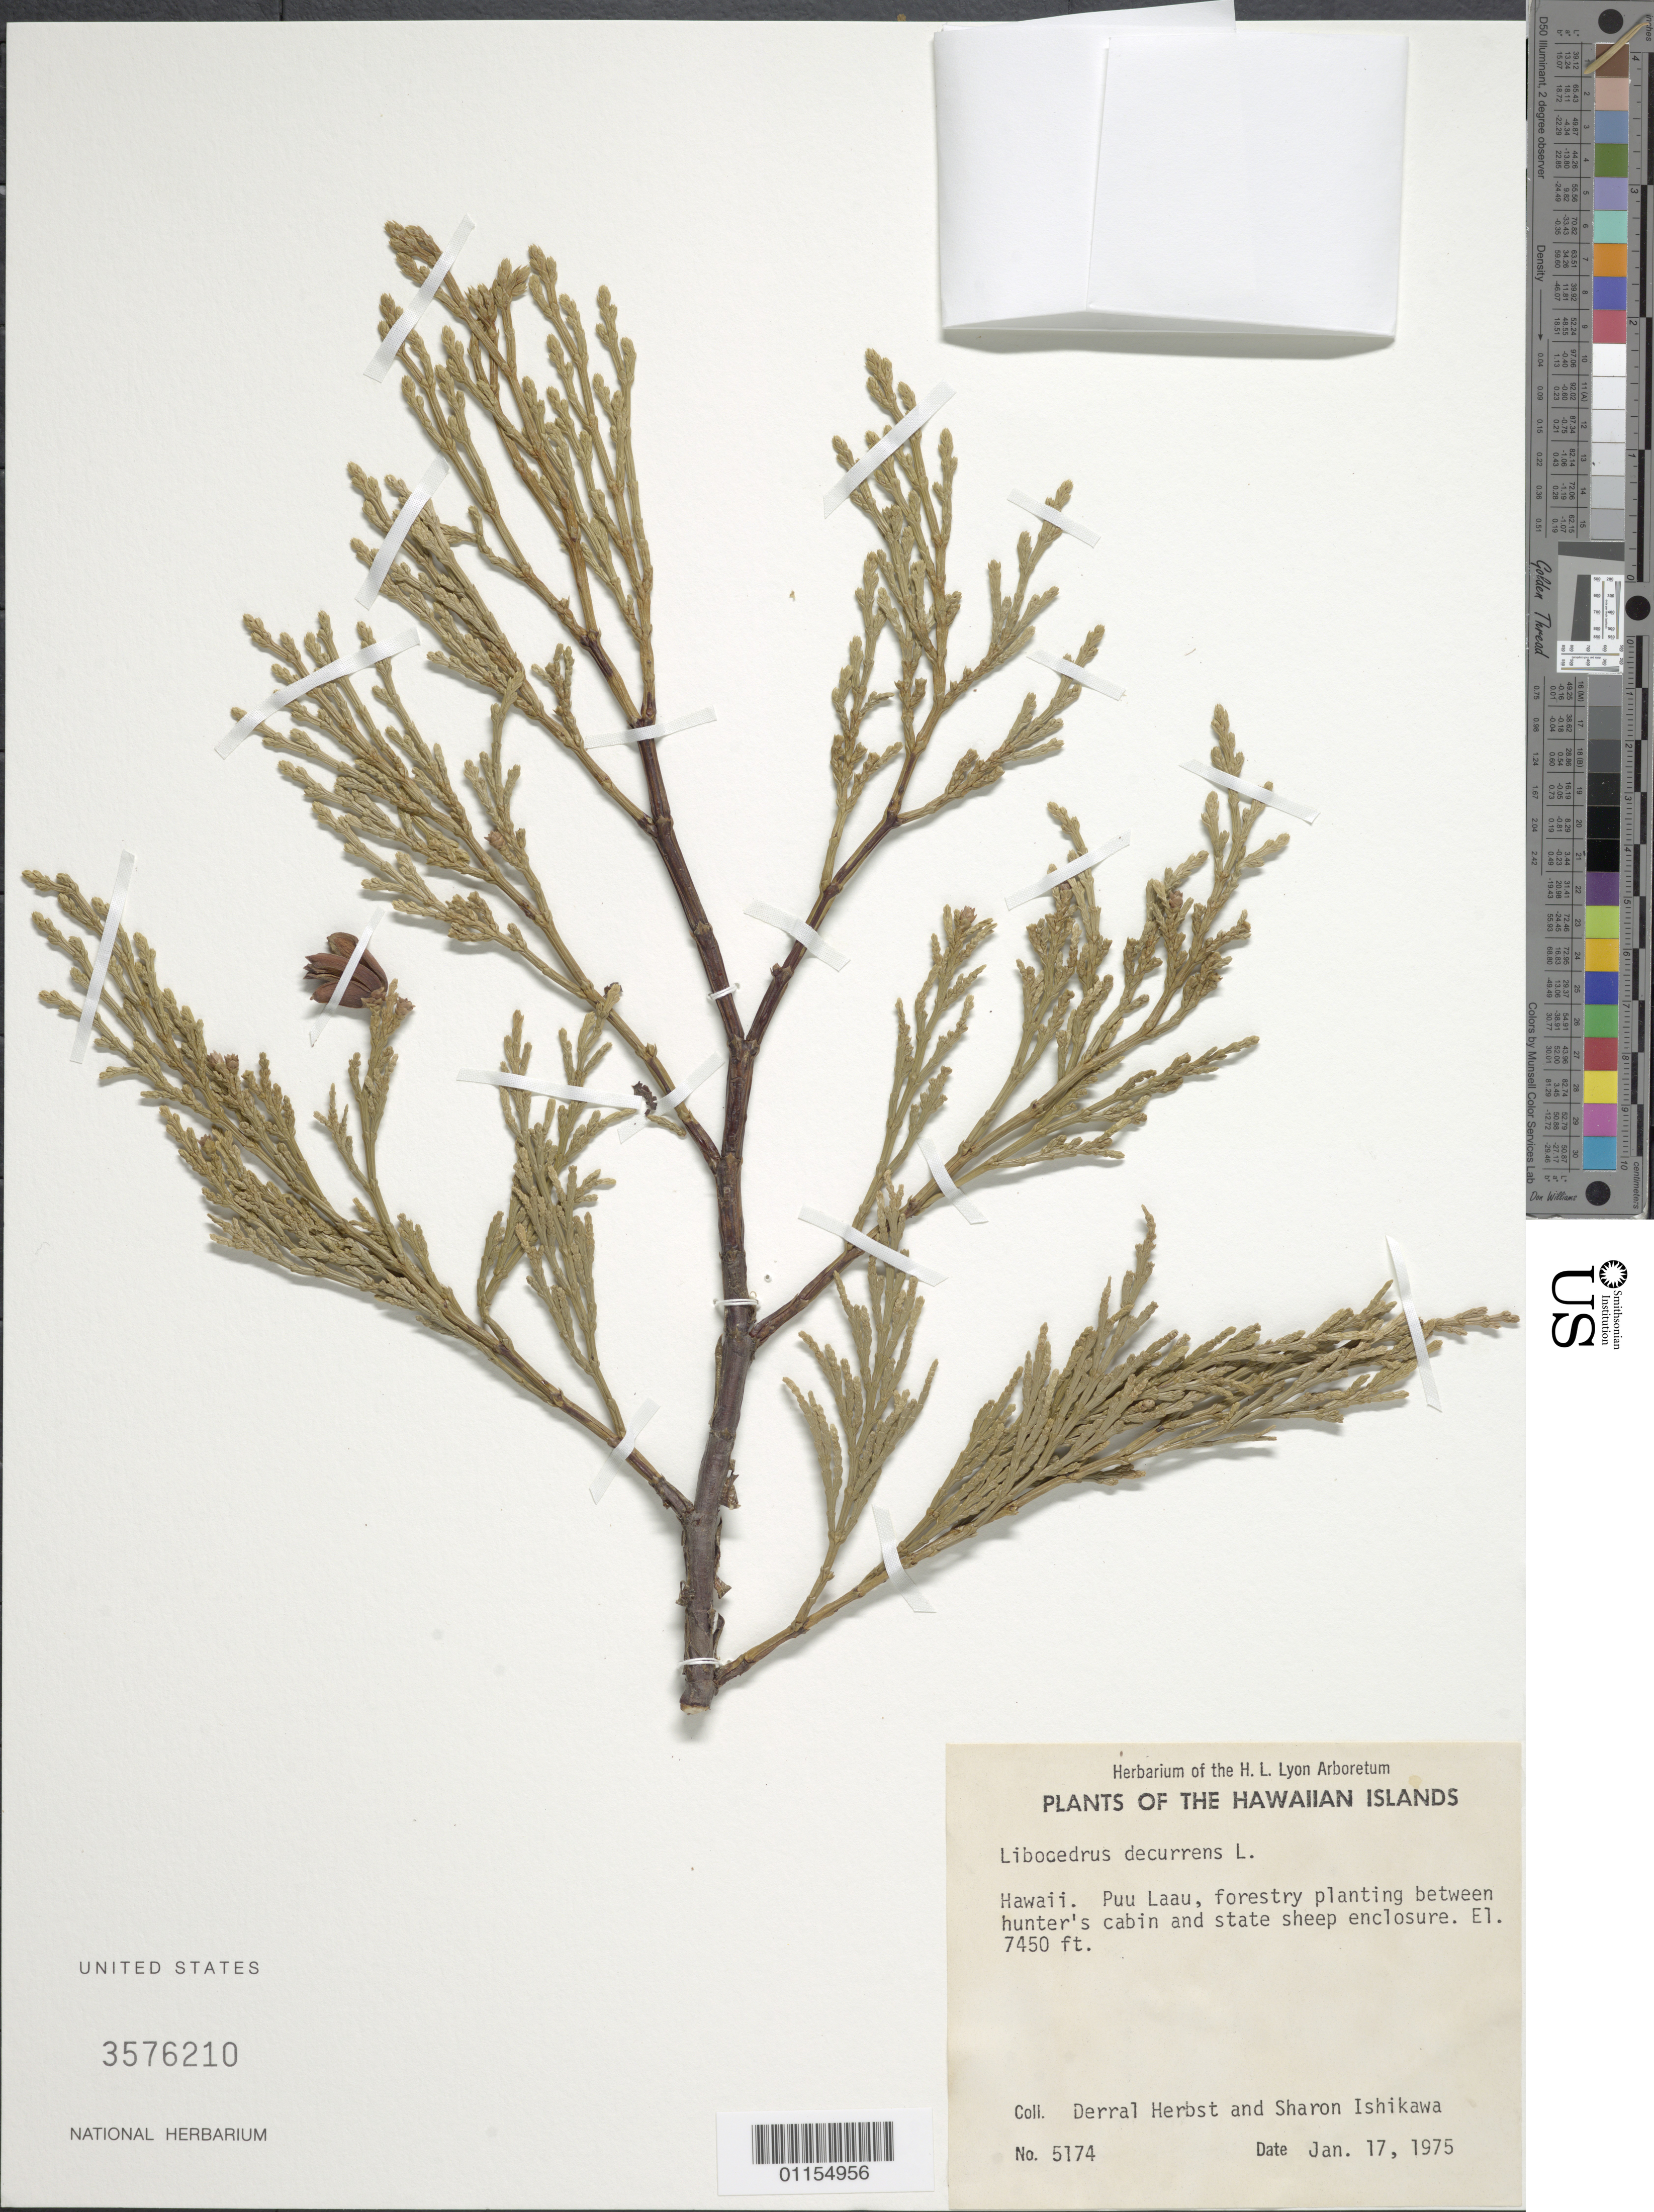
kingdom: Plantae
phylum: Tracheophyta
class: Pinopsida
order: Pinales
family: Cupressaceae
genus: Libocedrus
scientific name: Libocedrus decurrens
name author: Torr.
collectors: D. R. Herbst & S. Ishikawa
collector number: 5174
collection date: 1975-01-17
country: United States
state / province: Hawaii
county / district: Hawaii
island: Hawaii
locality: Pu'u La'au, forestry planting between hunter's cabin and state sheep enclosure.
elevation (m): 2271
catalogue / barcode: US 3576210